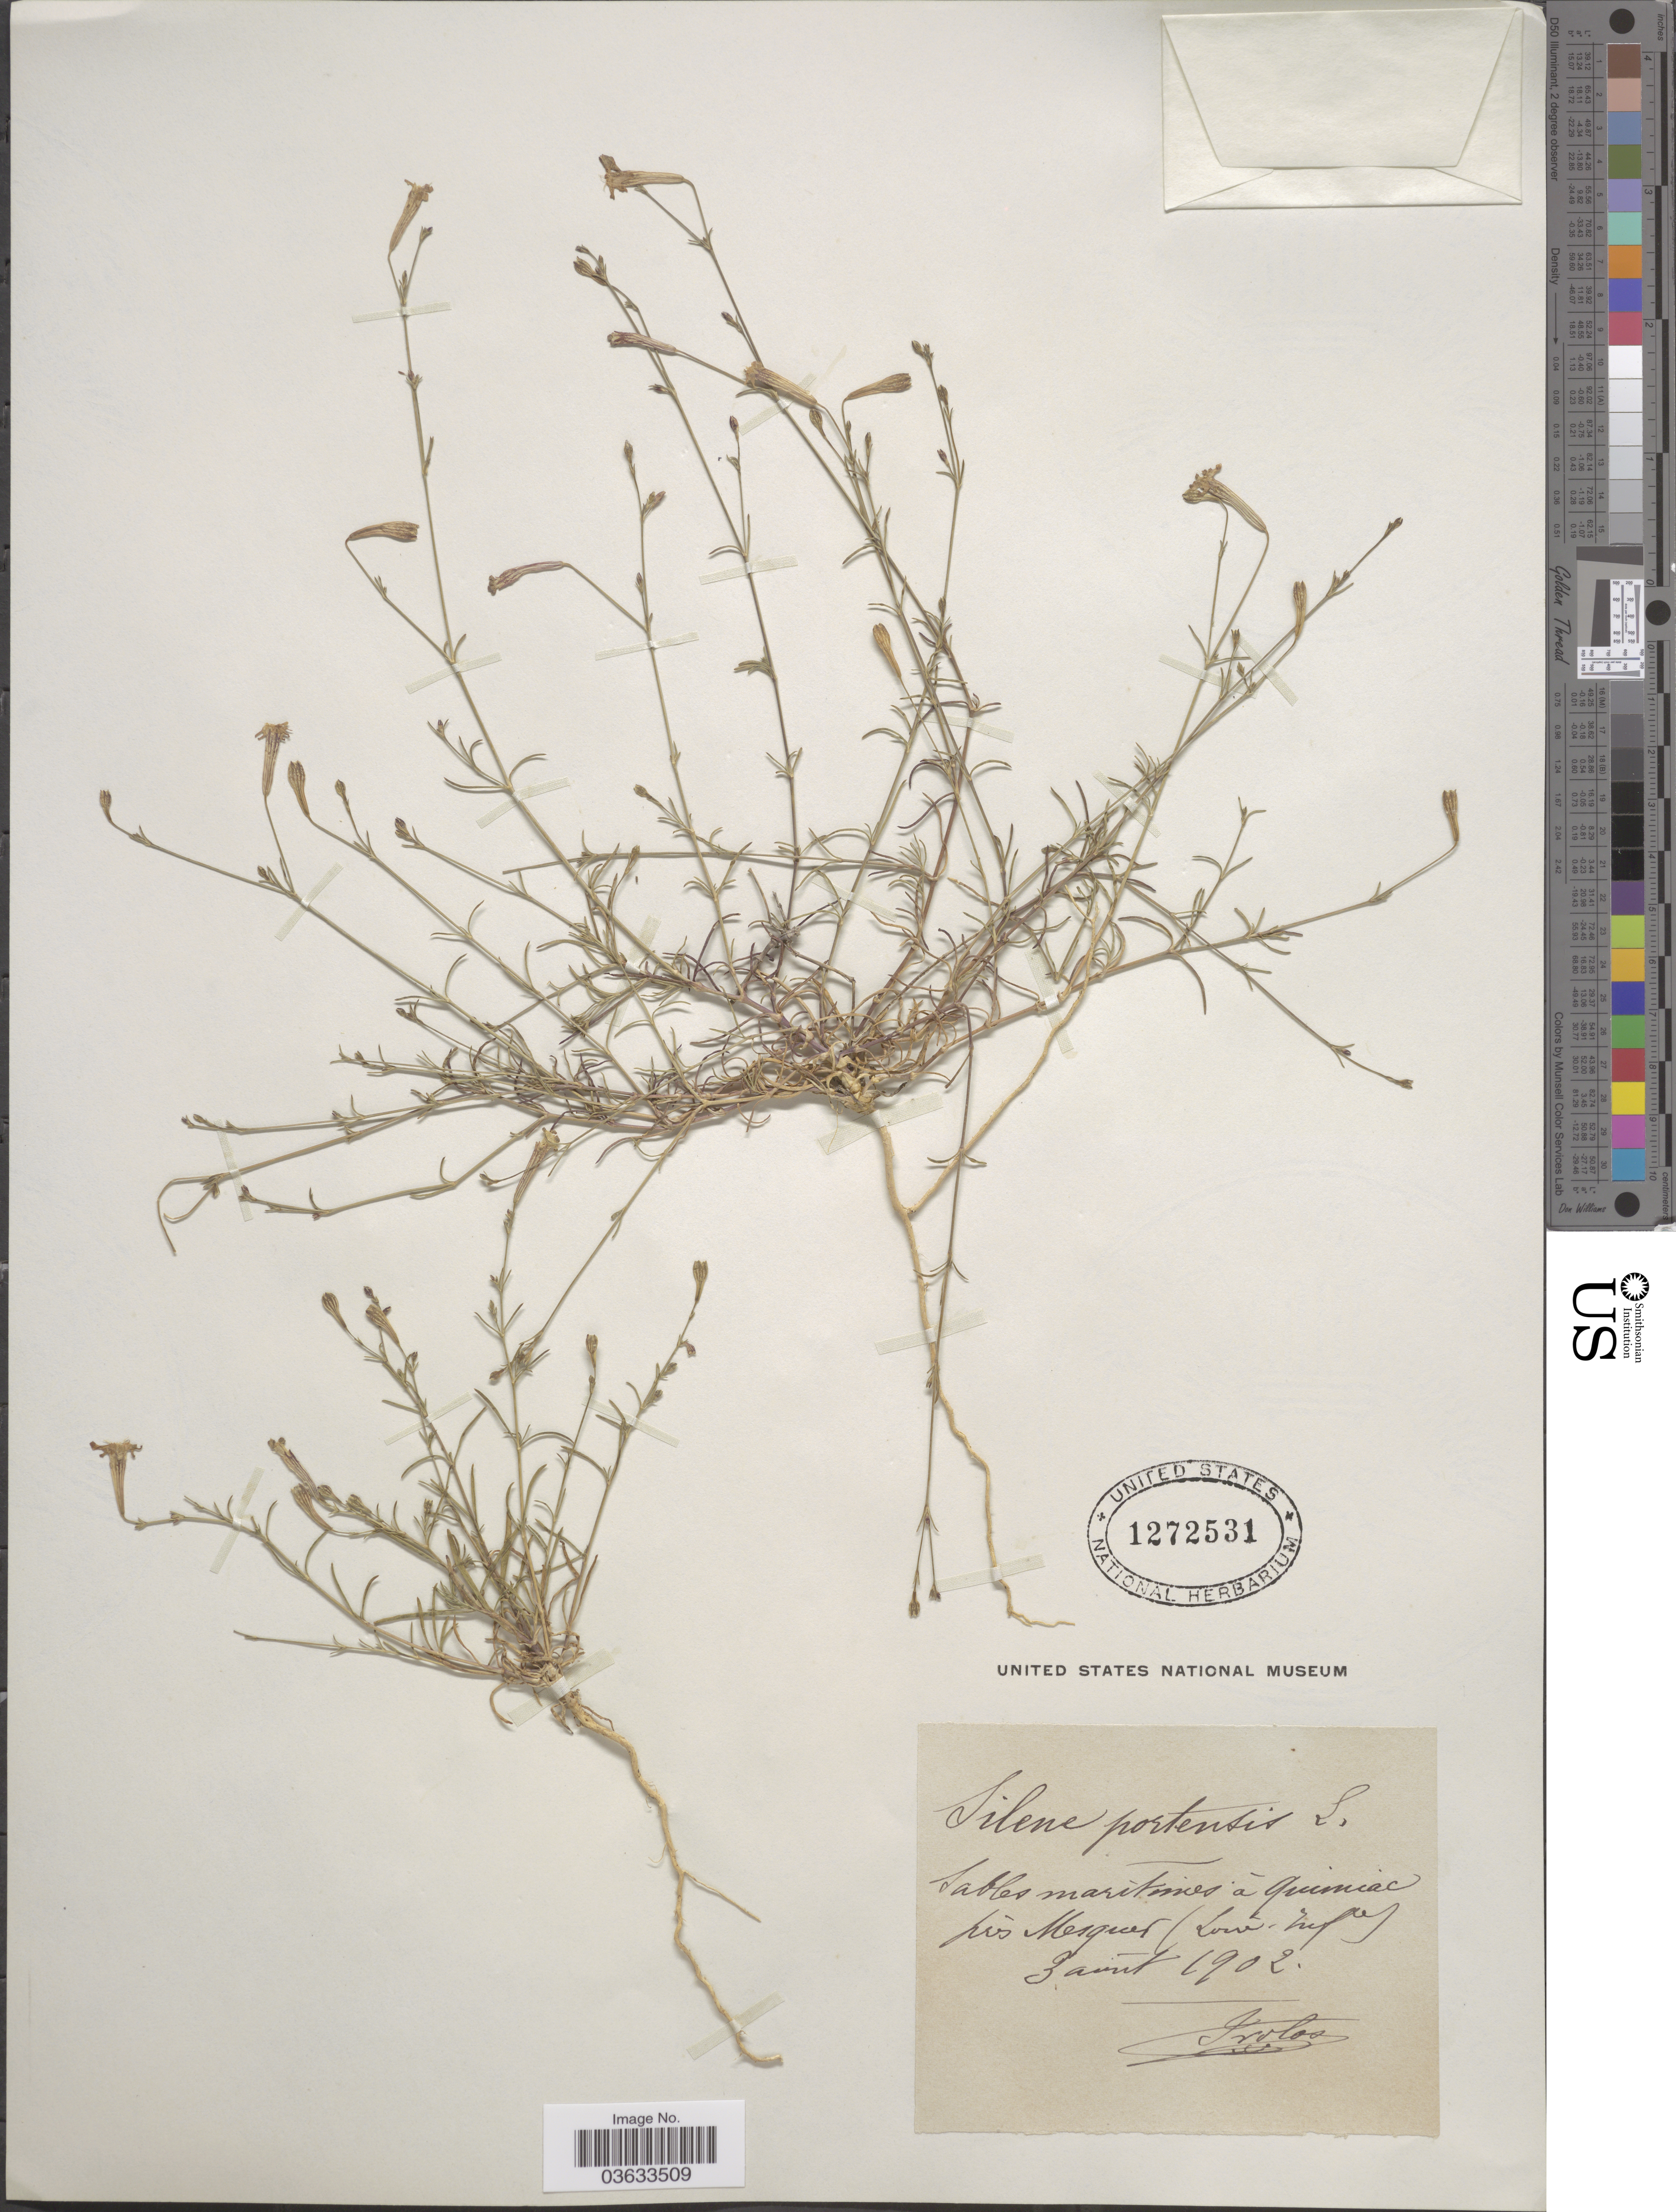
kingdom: Plantae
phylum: Tracheophyta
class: Magnoliopsida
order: Caryophyllales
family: Caryophyllaceae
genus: Silene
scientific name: Silene portensis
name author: L.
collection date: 1902-08-03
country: France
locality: Sables maritimes á Quimiac pres Mesquer (Loire-Inf).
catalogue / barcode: US 1272531